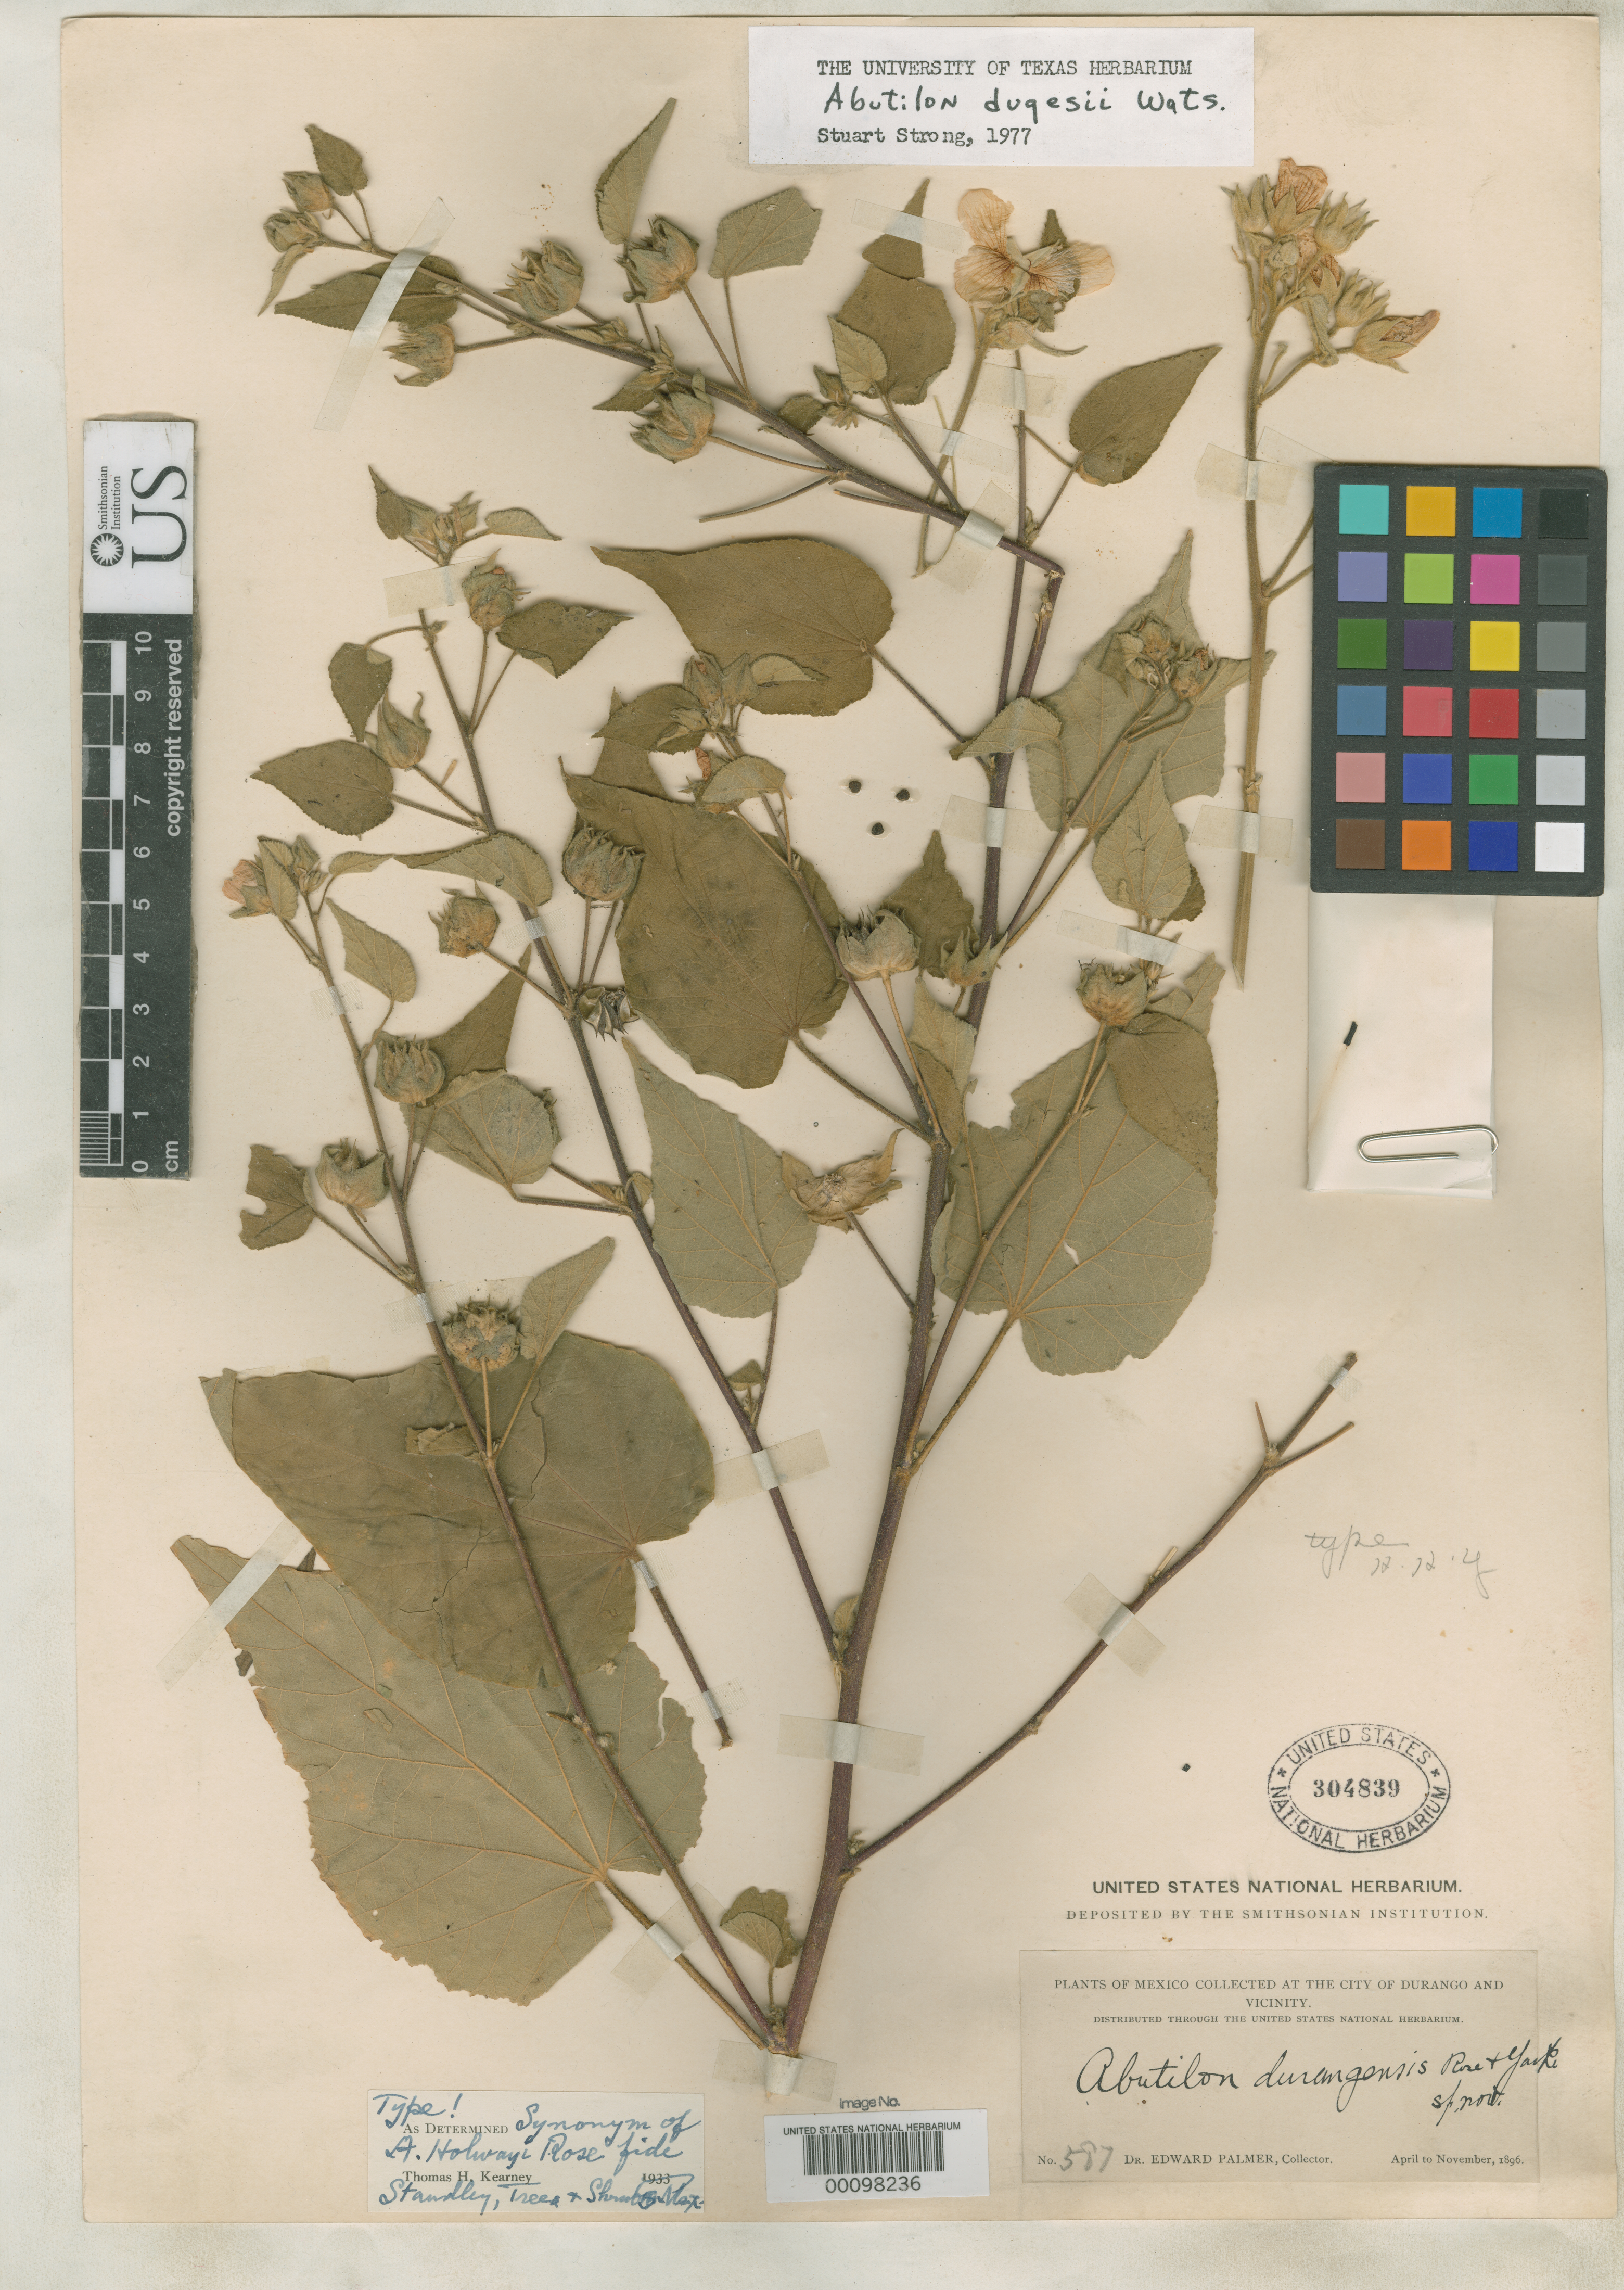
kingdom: Plantae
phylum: Tracheophyta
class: Magnoliopsida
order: Malvales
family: Malvaceae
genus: Abutilon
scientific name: Abutilon durangense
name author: Rose & York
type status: Holotype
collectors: E. Palmer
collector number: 587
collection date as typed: Apr 1896 to -- Nov 1896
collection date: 1896-04/1896-11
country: Mexico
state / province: Durango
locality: Near Durango City.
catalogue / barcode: US 304839